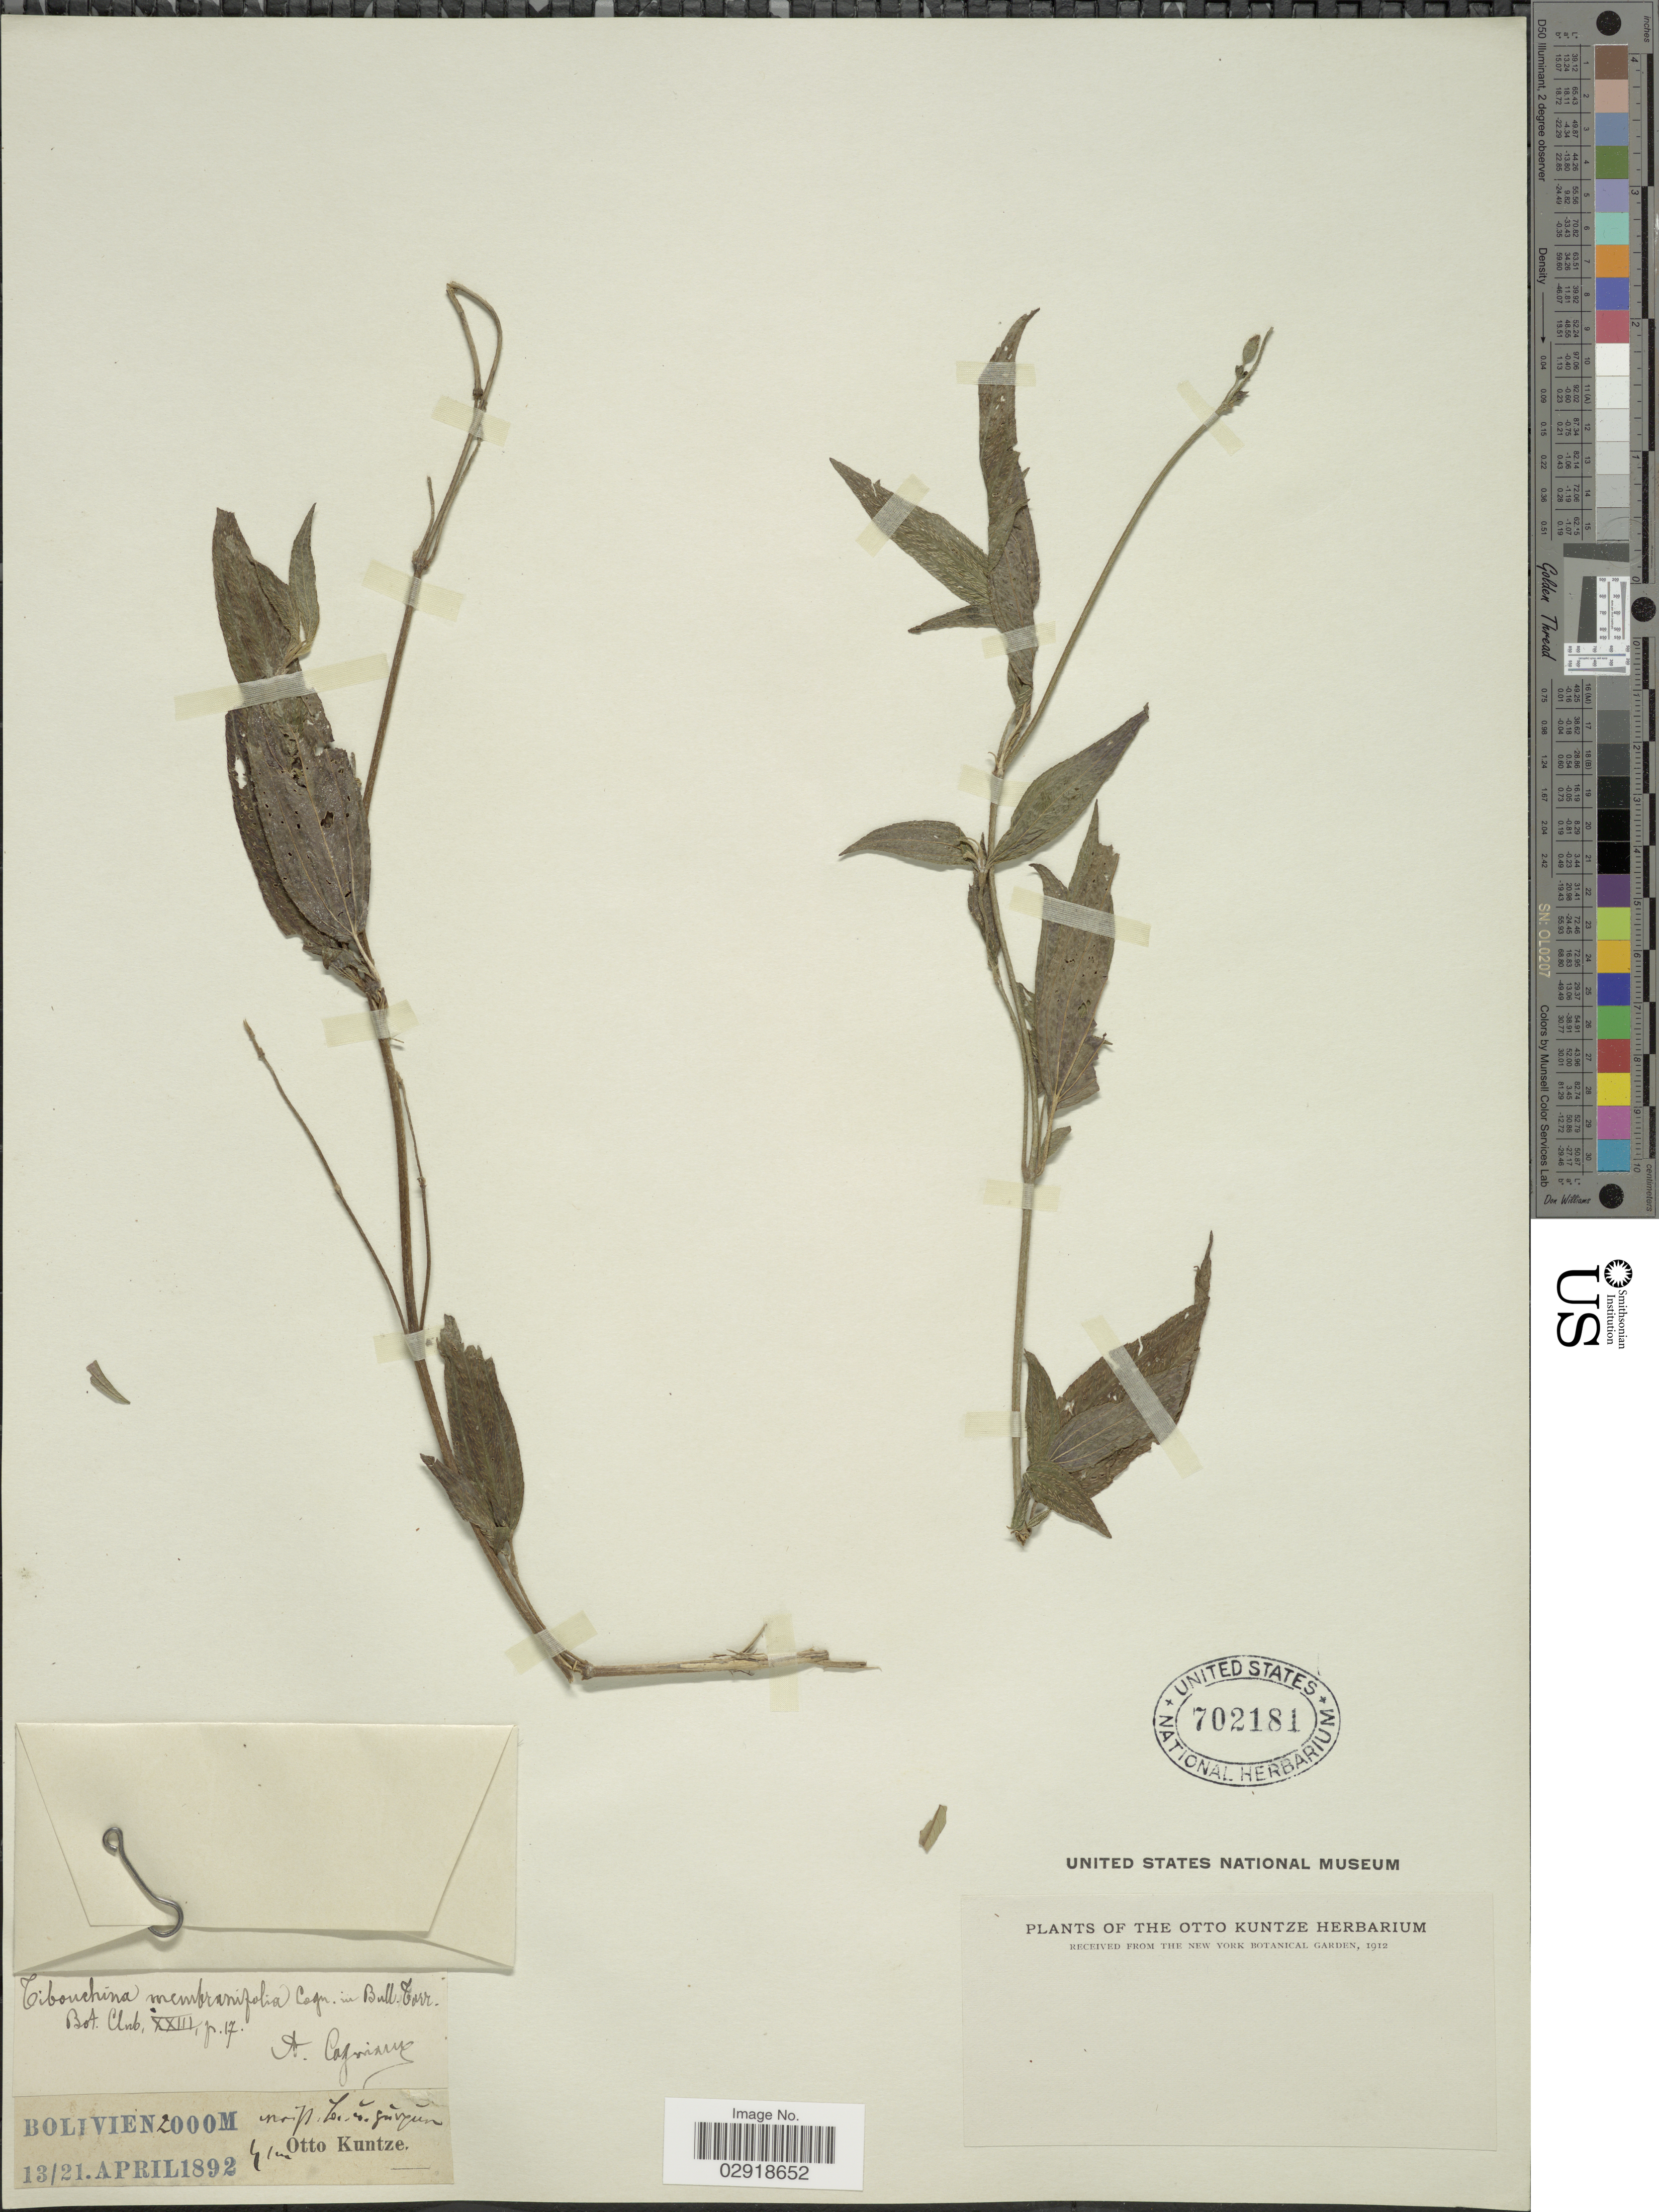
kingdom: Plantae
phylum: Tracheophyta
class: Magnoliopsida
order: Myrtales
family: Melastomataceae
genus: Chaetogastra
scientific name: Chaetogastra membranifolia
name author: (Cogn.) P.J.F. Guim. & Michelang.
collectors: C.E.O. Kuntze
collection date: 1892-04-13/1892-04-21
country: Bolivia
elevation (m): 2000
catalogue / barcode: US 702181